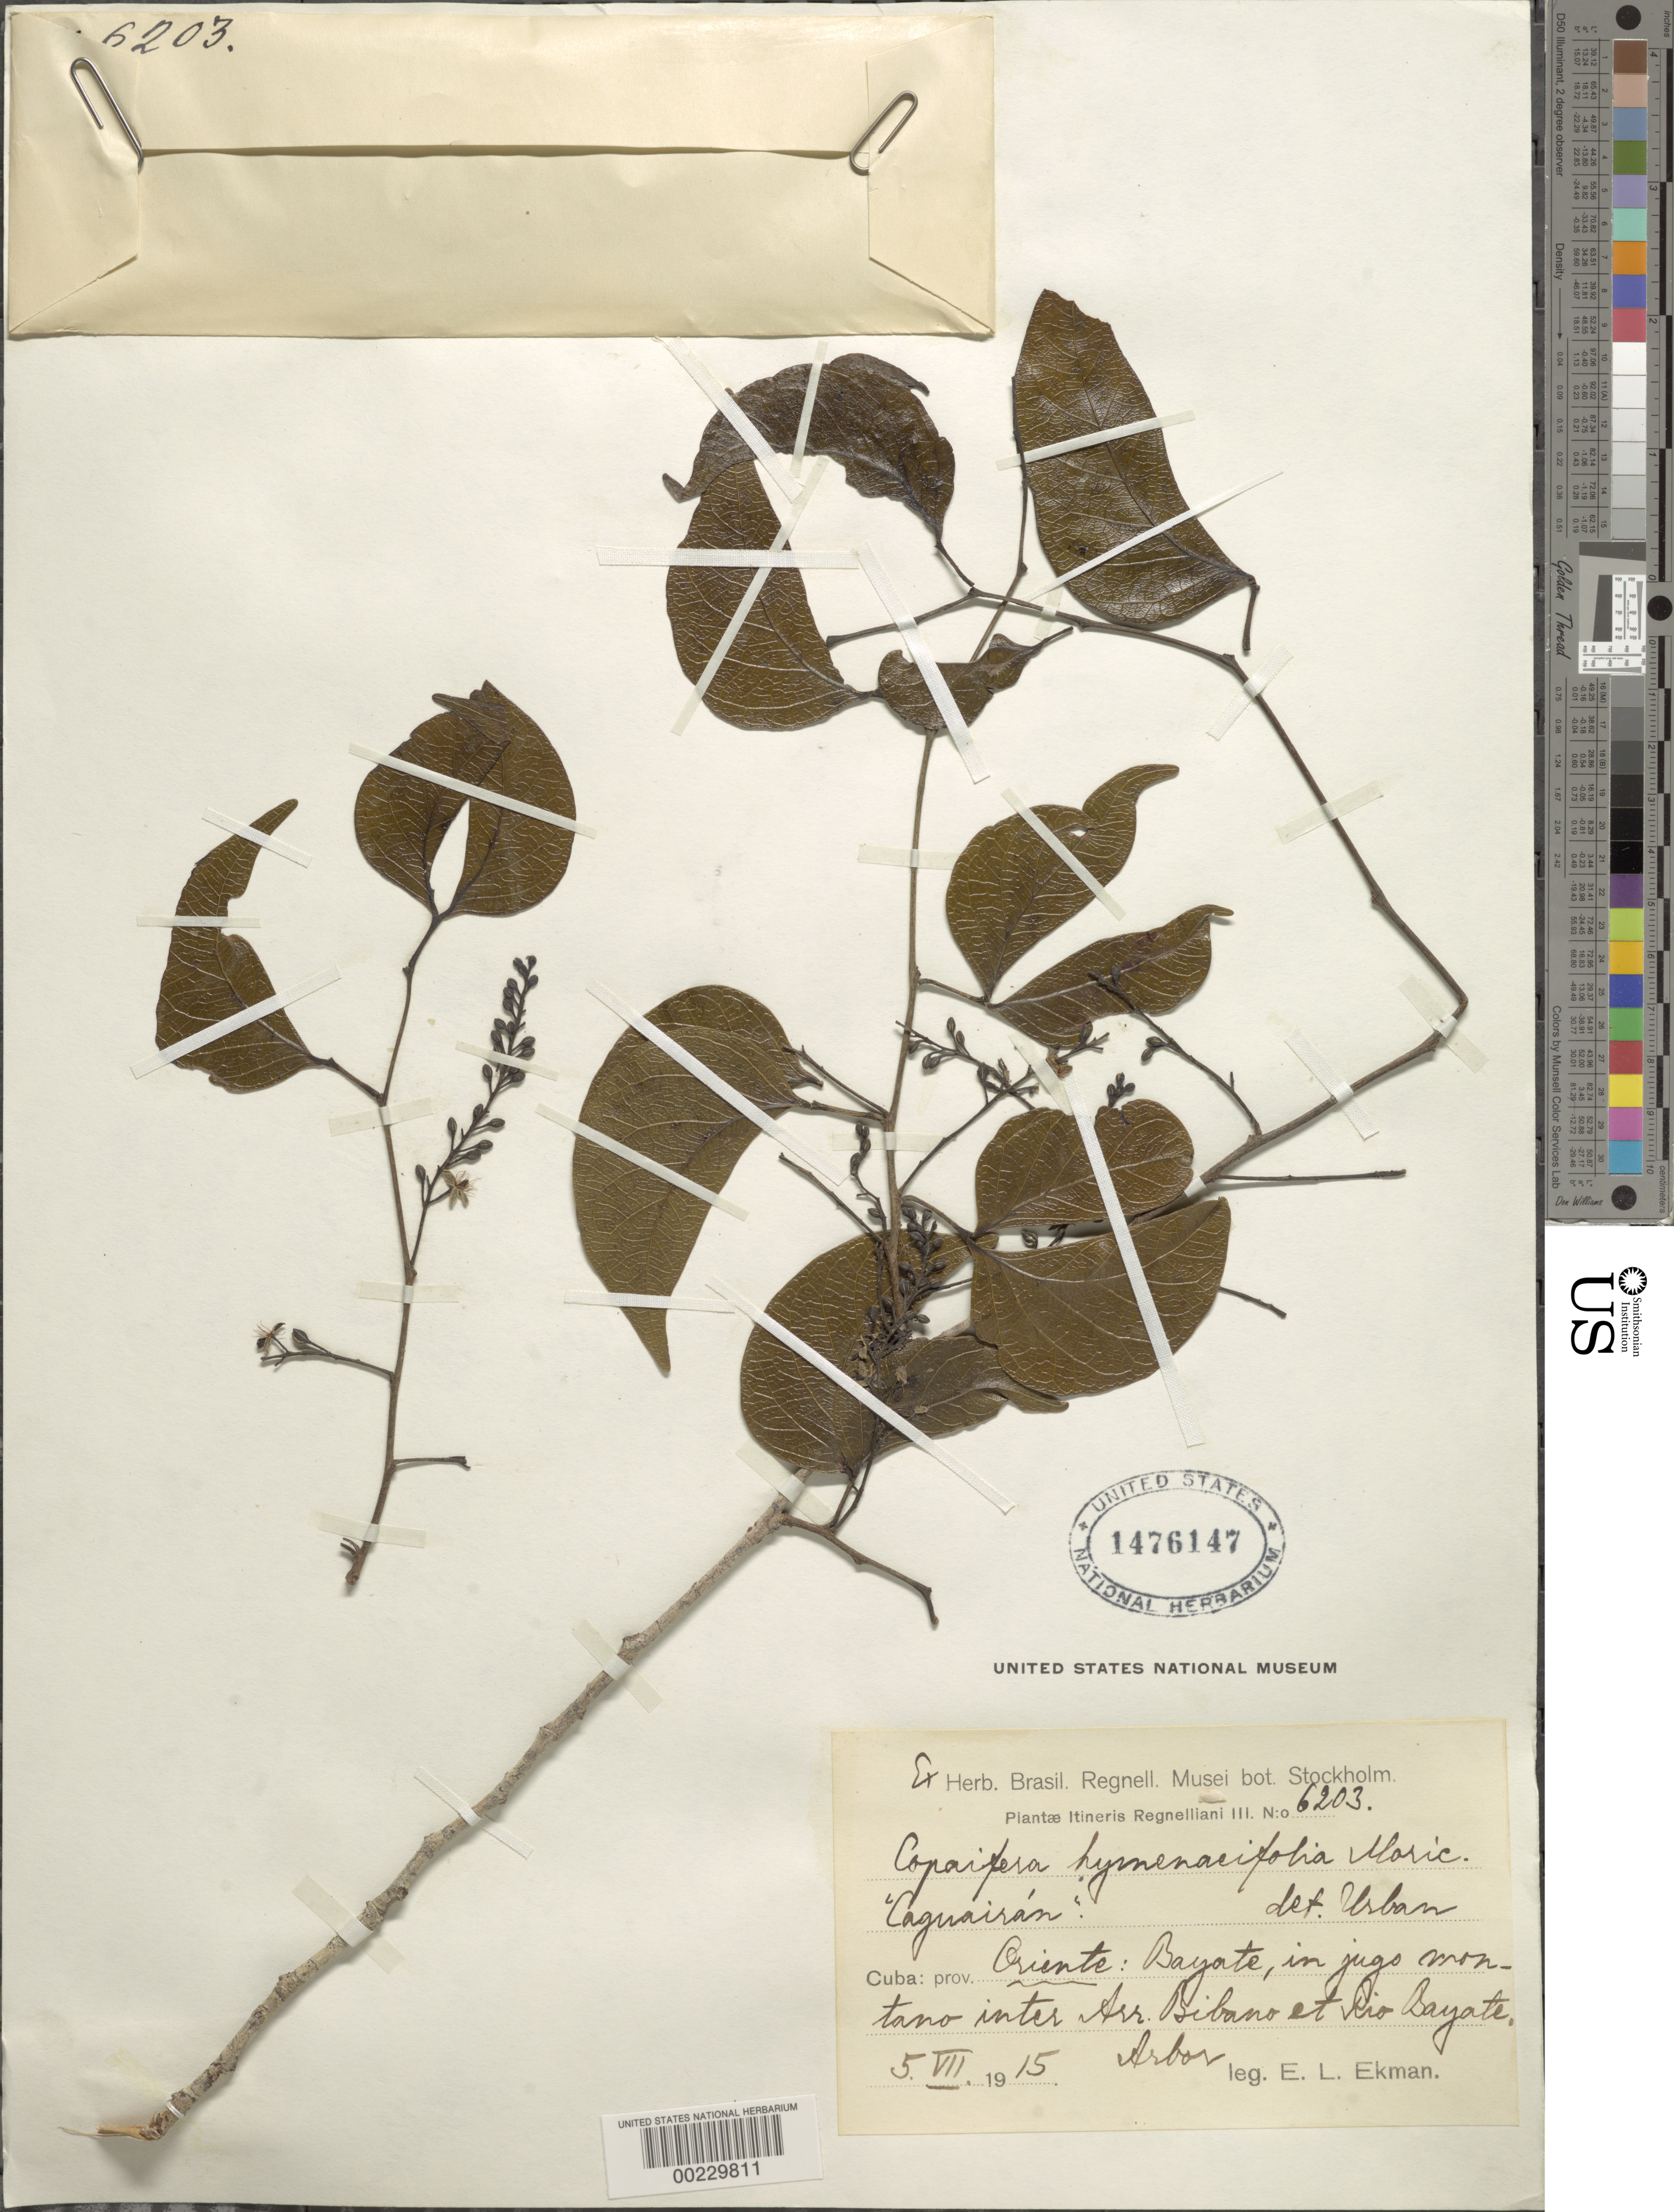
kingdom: Plantae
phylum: Tracheophyta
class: Magnoliopsida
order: Fabales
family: Fabaceae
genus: Copaifera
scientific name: Copaifera hymenaeifolia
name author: Moric.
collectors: E. L. Ekman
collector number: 6203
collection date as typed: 05 Jul 1915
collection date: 1915-07-05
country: Cuba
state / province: Oriente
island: Greater Antilles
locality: Bayate, connecting moutains between arroyo bibano and rio bayate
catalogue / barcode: US 1476147